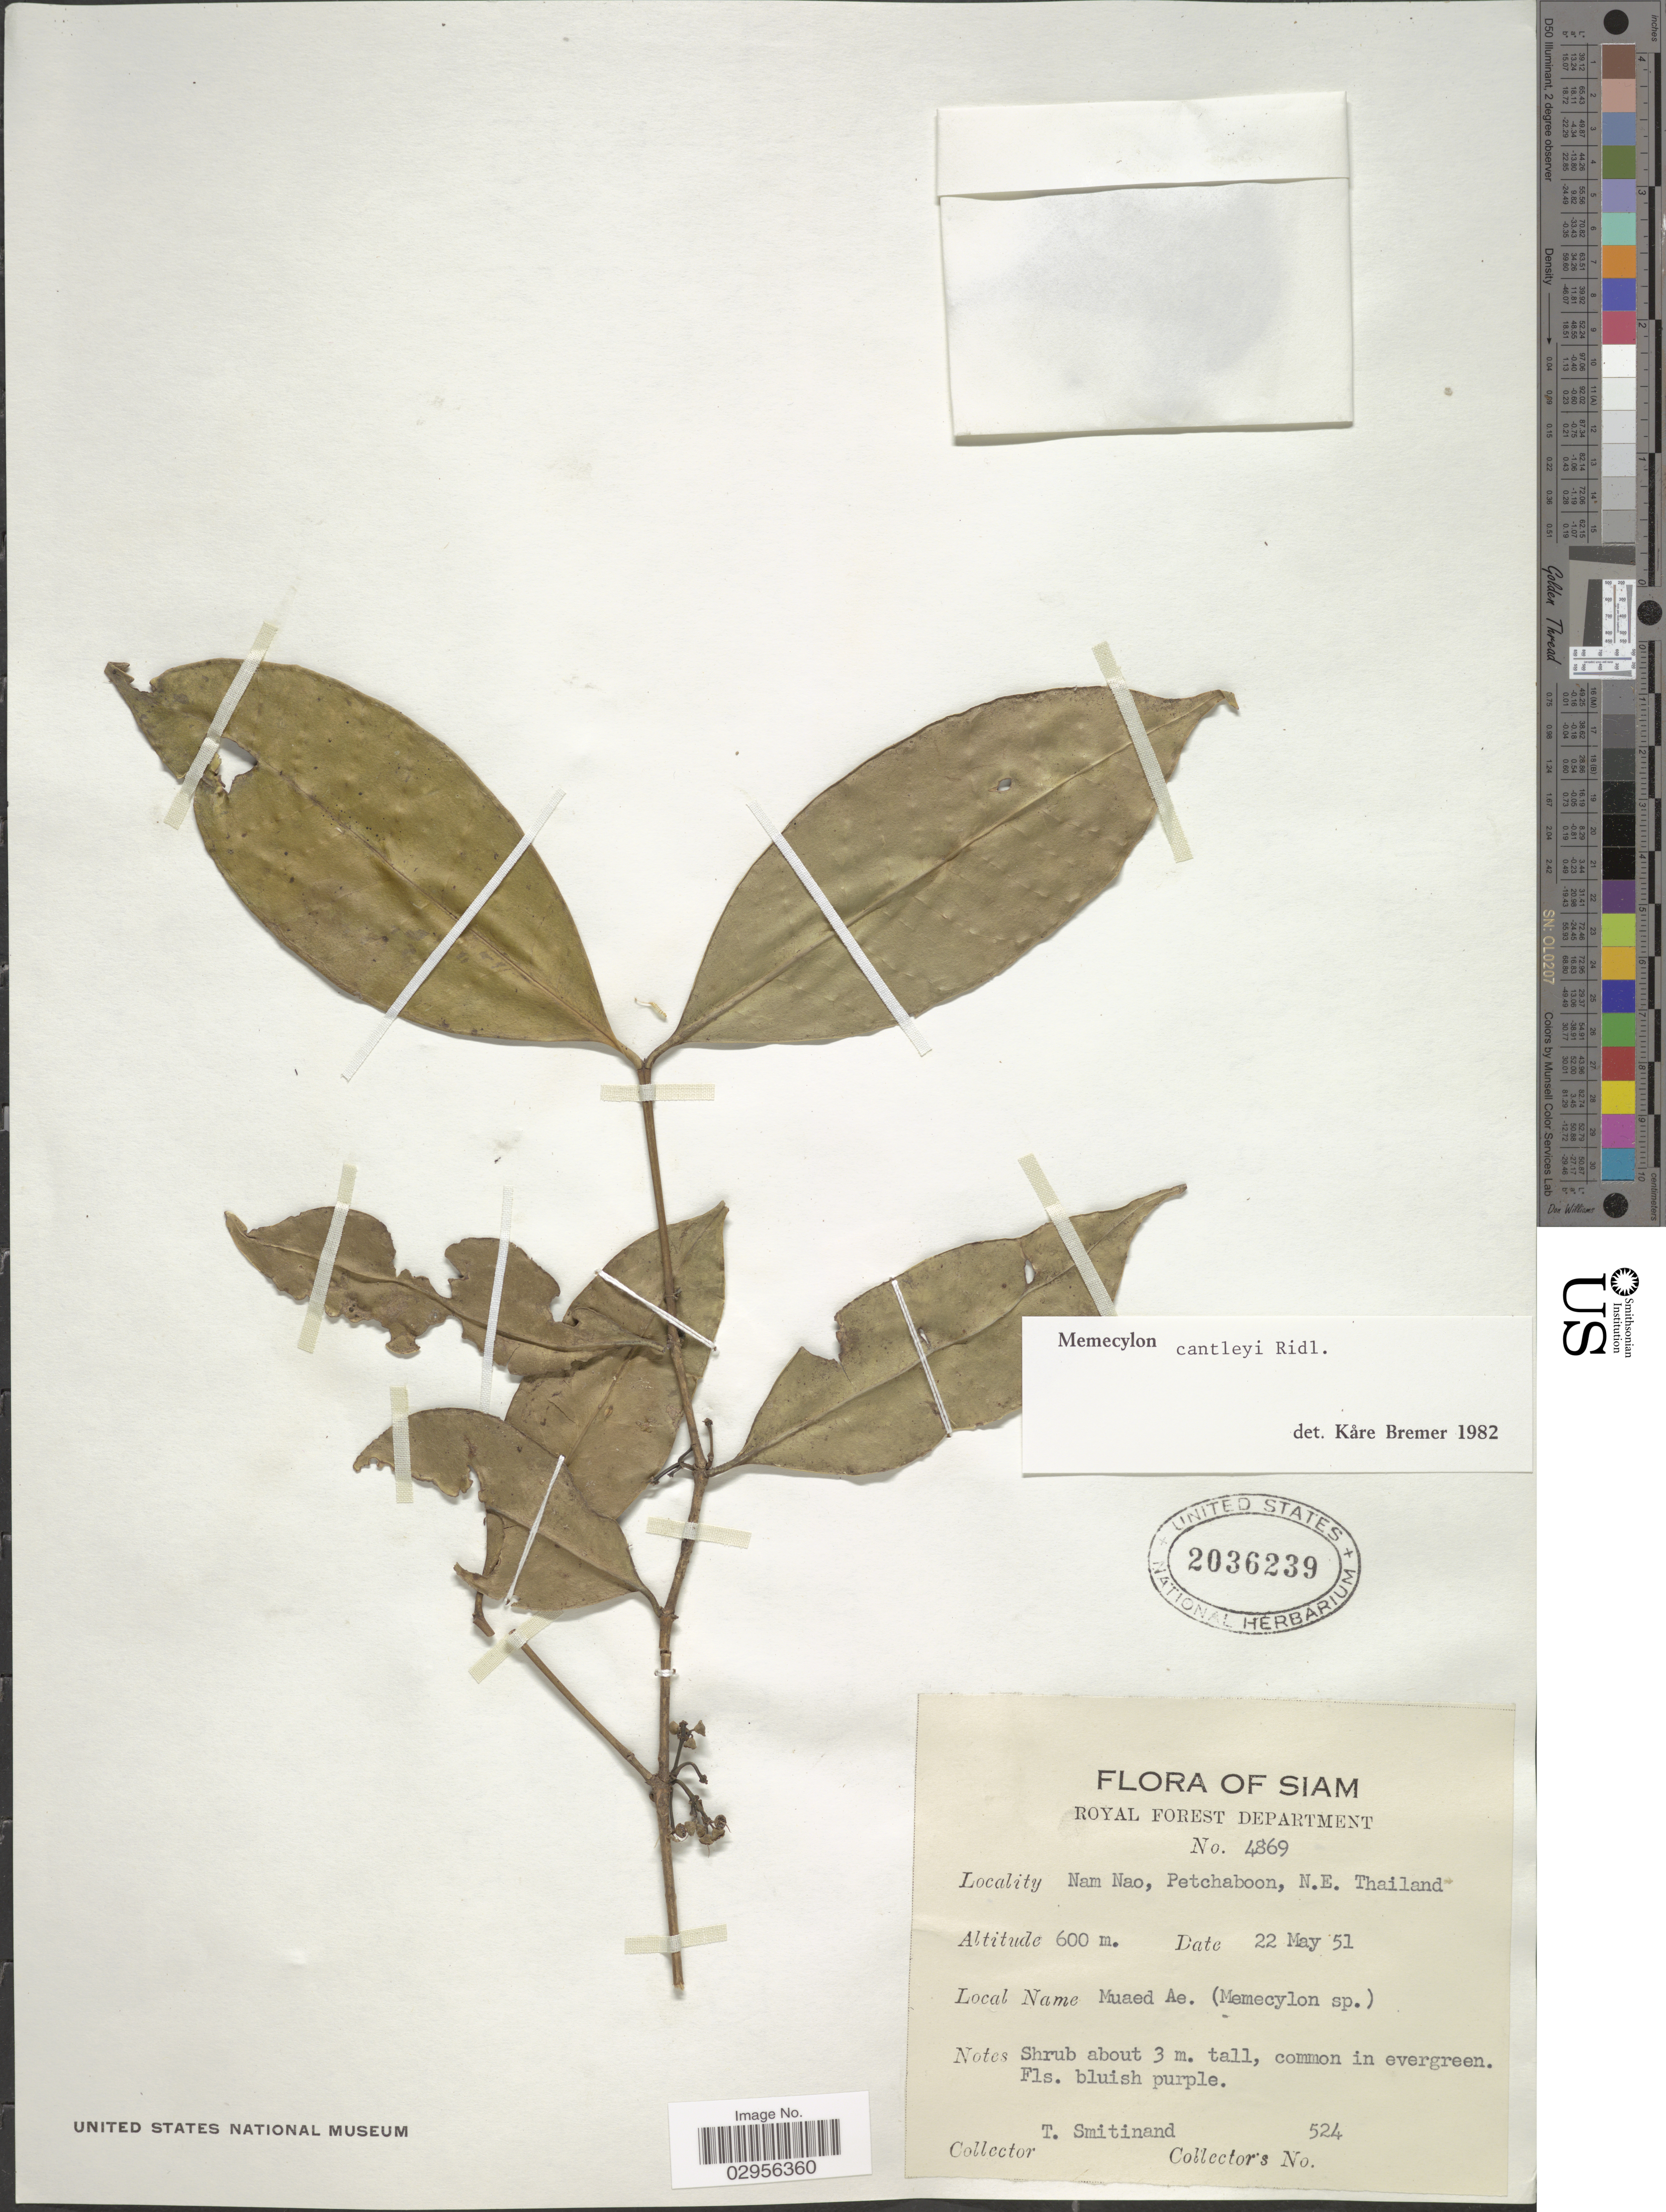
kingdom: Plantae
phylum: Tracheophyta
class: Magnoliopsida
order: Myrtales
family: Melastomataceae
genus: Memecylon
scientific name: Memecylon cantleyi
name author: Ridl.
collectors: T. Smitinand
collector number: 524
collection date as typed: Transcribed d/m/y: 22/5/51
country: Thailand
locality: Siam. Nam Nao, Petchaboon, N.E, Thailand.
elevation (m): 600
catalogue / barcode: US 2036239